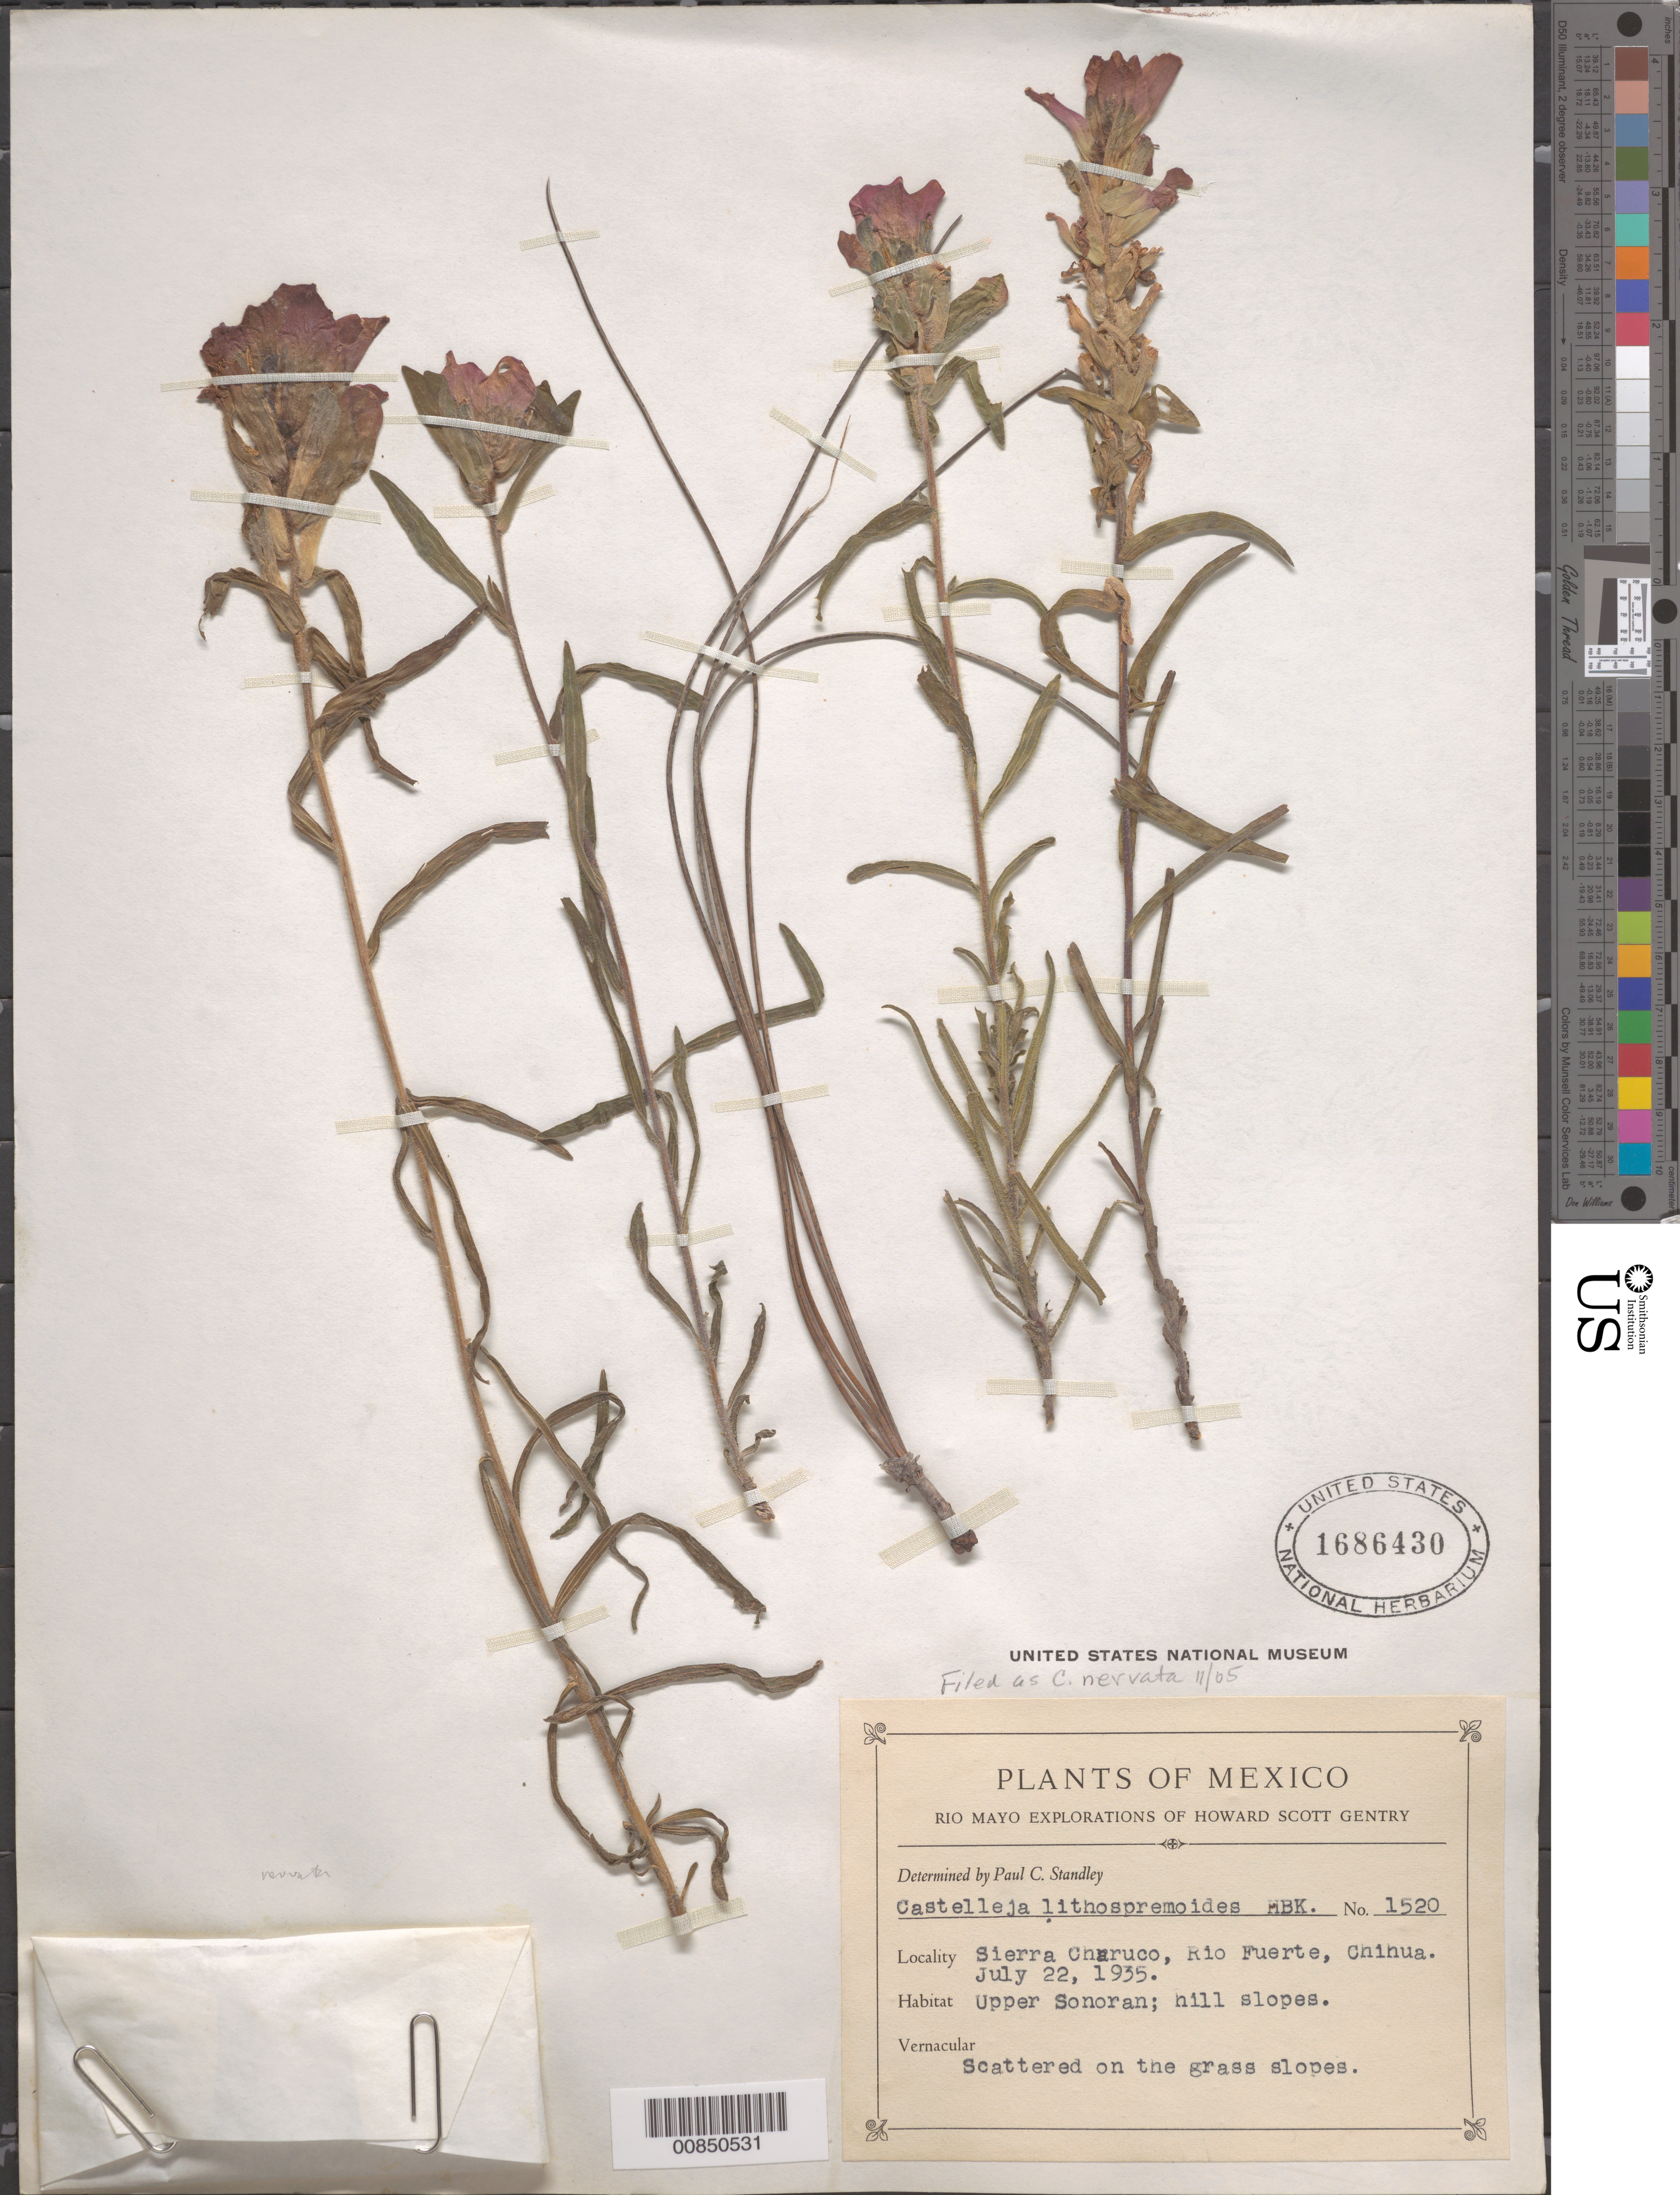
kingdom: Plantae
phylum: Tracheophyta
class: Magnoliopsida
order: Lamiales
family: Orobanchaceae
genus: Castilleja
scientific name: Castilleja nervata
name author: Eastw.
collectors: H. S. Gentry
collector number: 1520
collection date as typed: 22 Jul 1935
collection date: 1935-07-22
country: Mexico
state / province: Chihuahua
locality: Sierra Charuco, Río Fuerte, Chihuahua.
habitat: Upper Sonoran; hill slopes.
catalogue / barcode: US 1686430